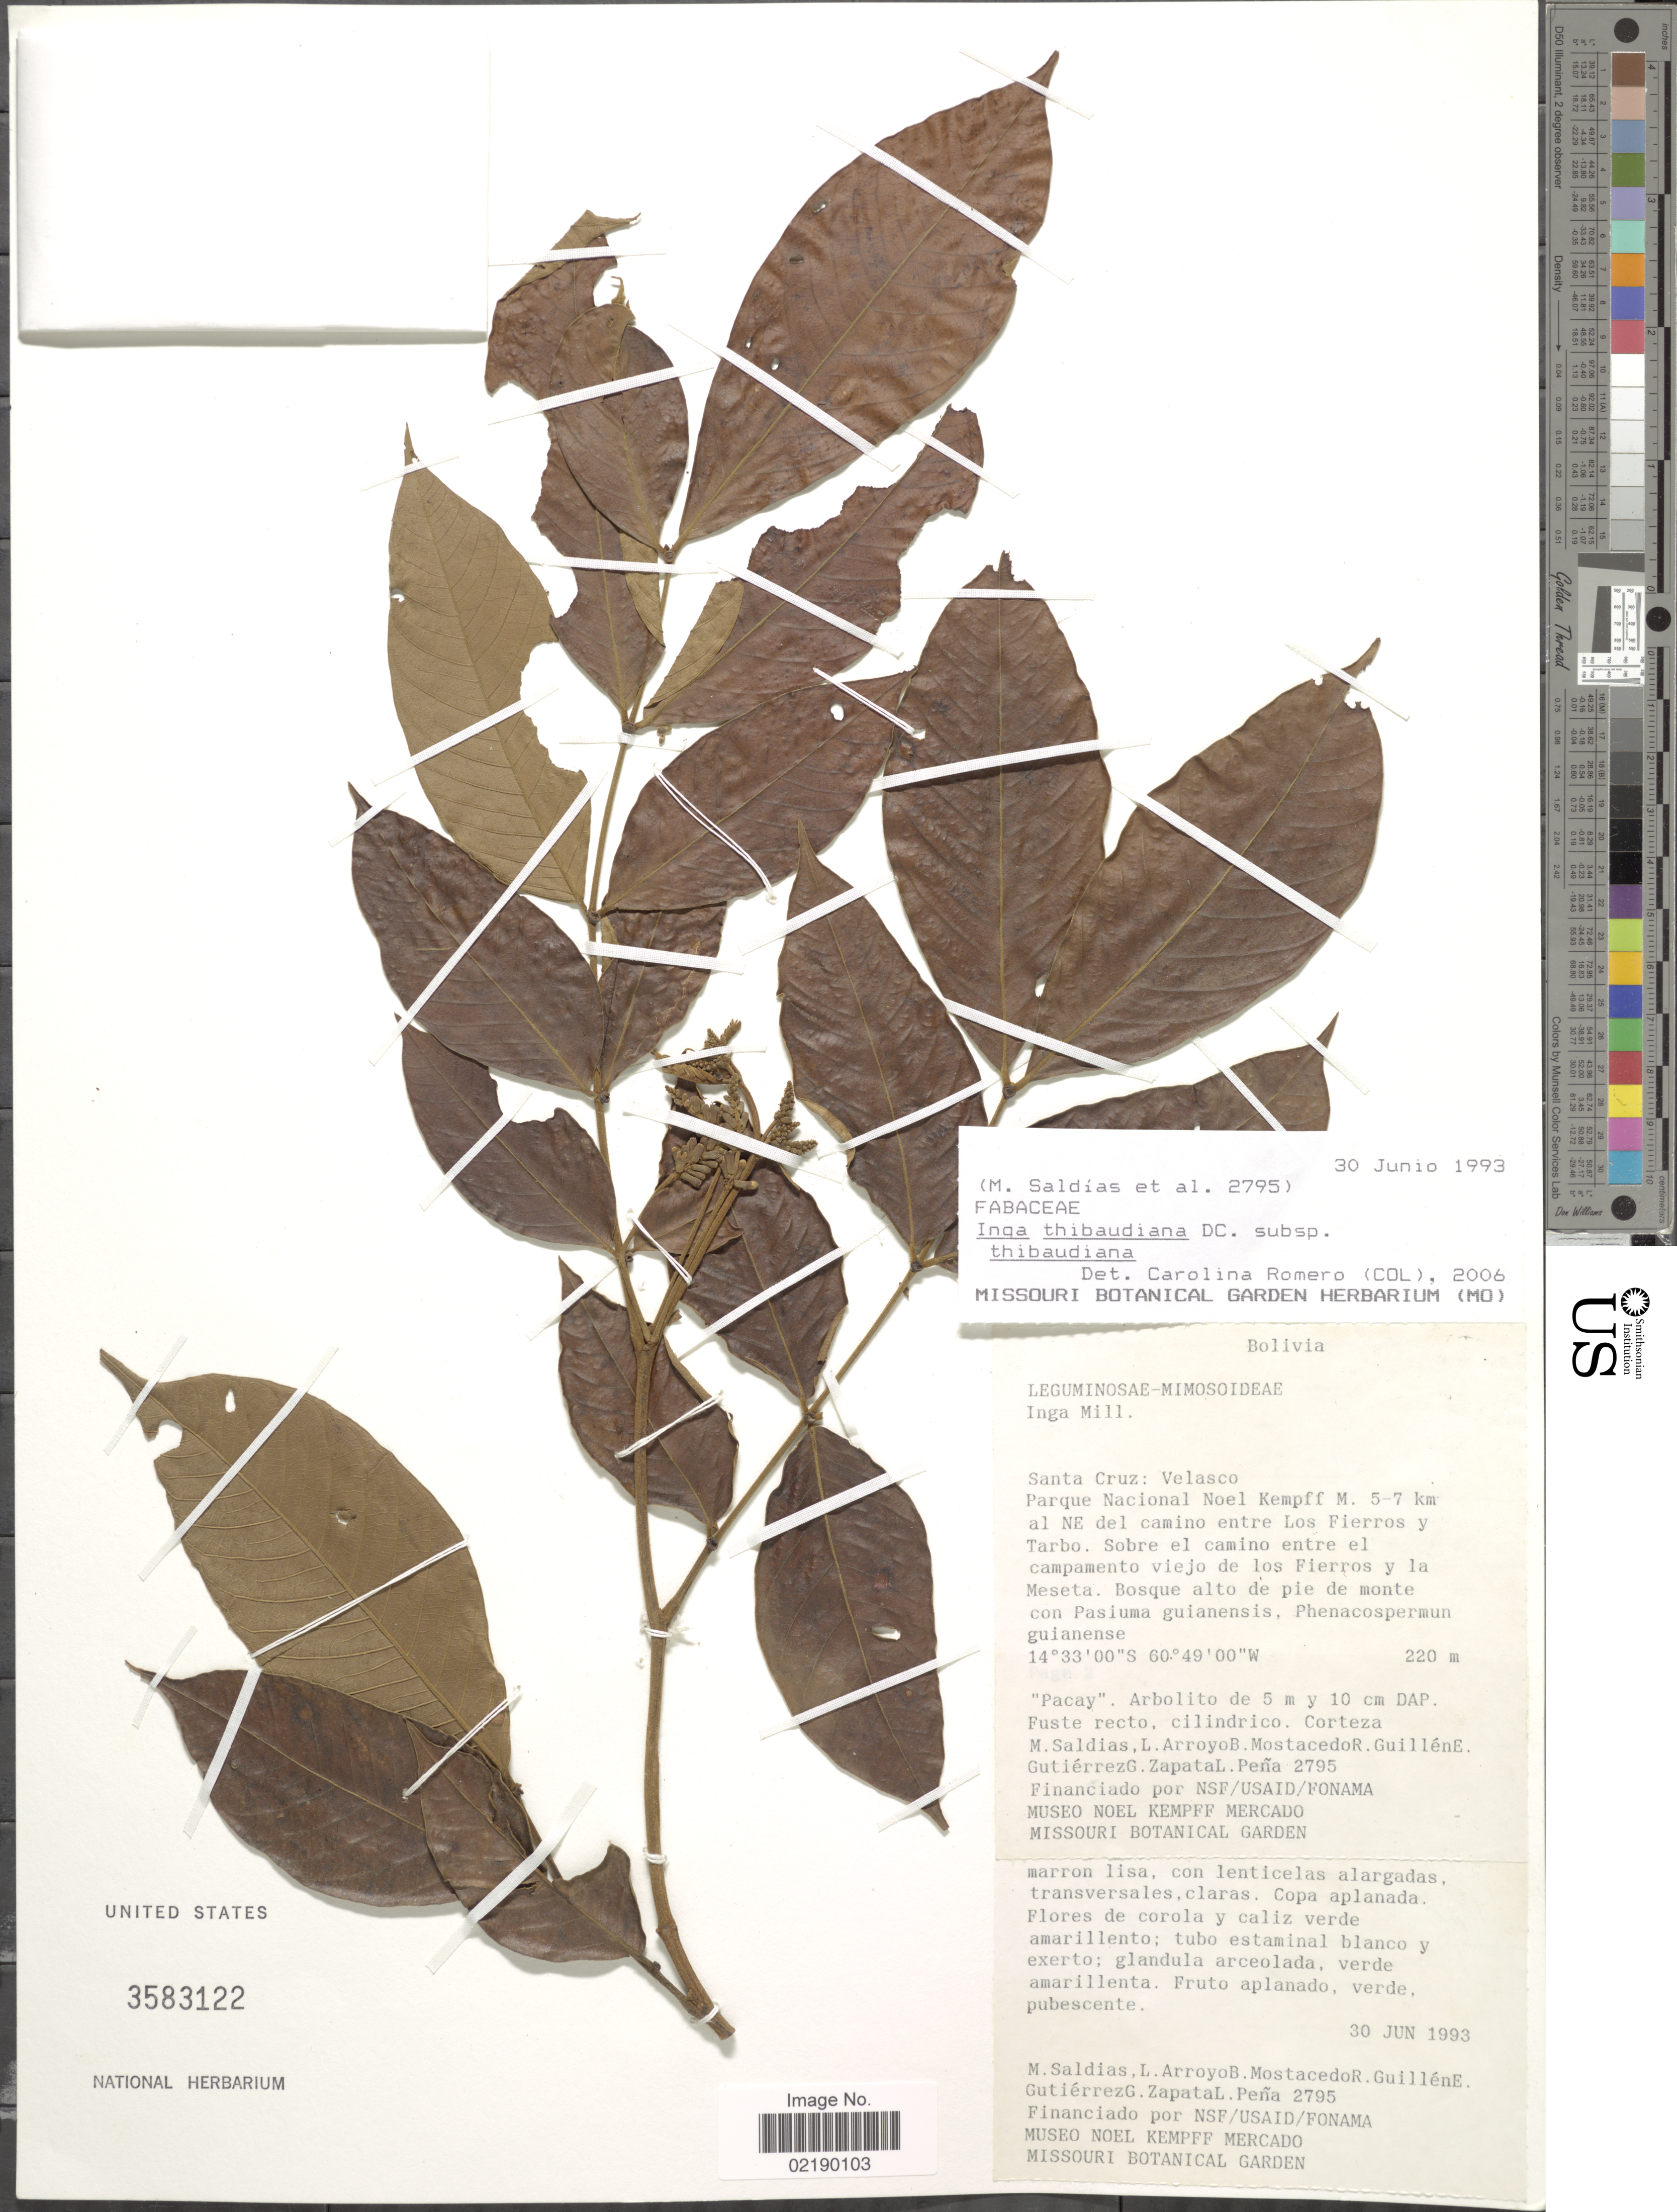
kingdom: Plantae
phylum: Tracheophyta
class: Magnoliopsida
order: Fabales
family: Fabaceae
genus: Inga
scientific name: Inga thibaudiana subsp. thibaudiana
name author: DC.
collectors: M. Saldias, L. Arroyo, B. Mostacedo, R. Guillen & et al.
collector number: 2795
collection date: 1993-06-30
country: Bolivia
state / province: Santa Cruz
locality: Velasco, Parque Nacional Noel Kempff M. 5-7 km al NE del camino entre Los Fierros y Tarbo. Sobre el camino el campamento viejo de los Fierros y la Meseta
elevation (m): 220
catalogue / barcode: US 3583122